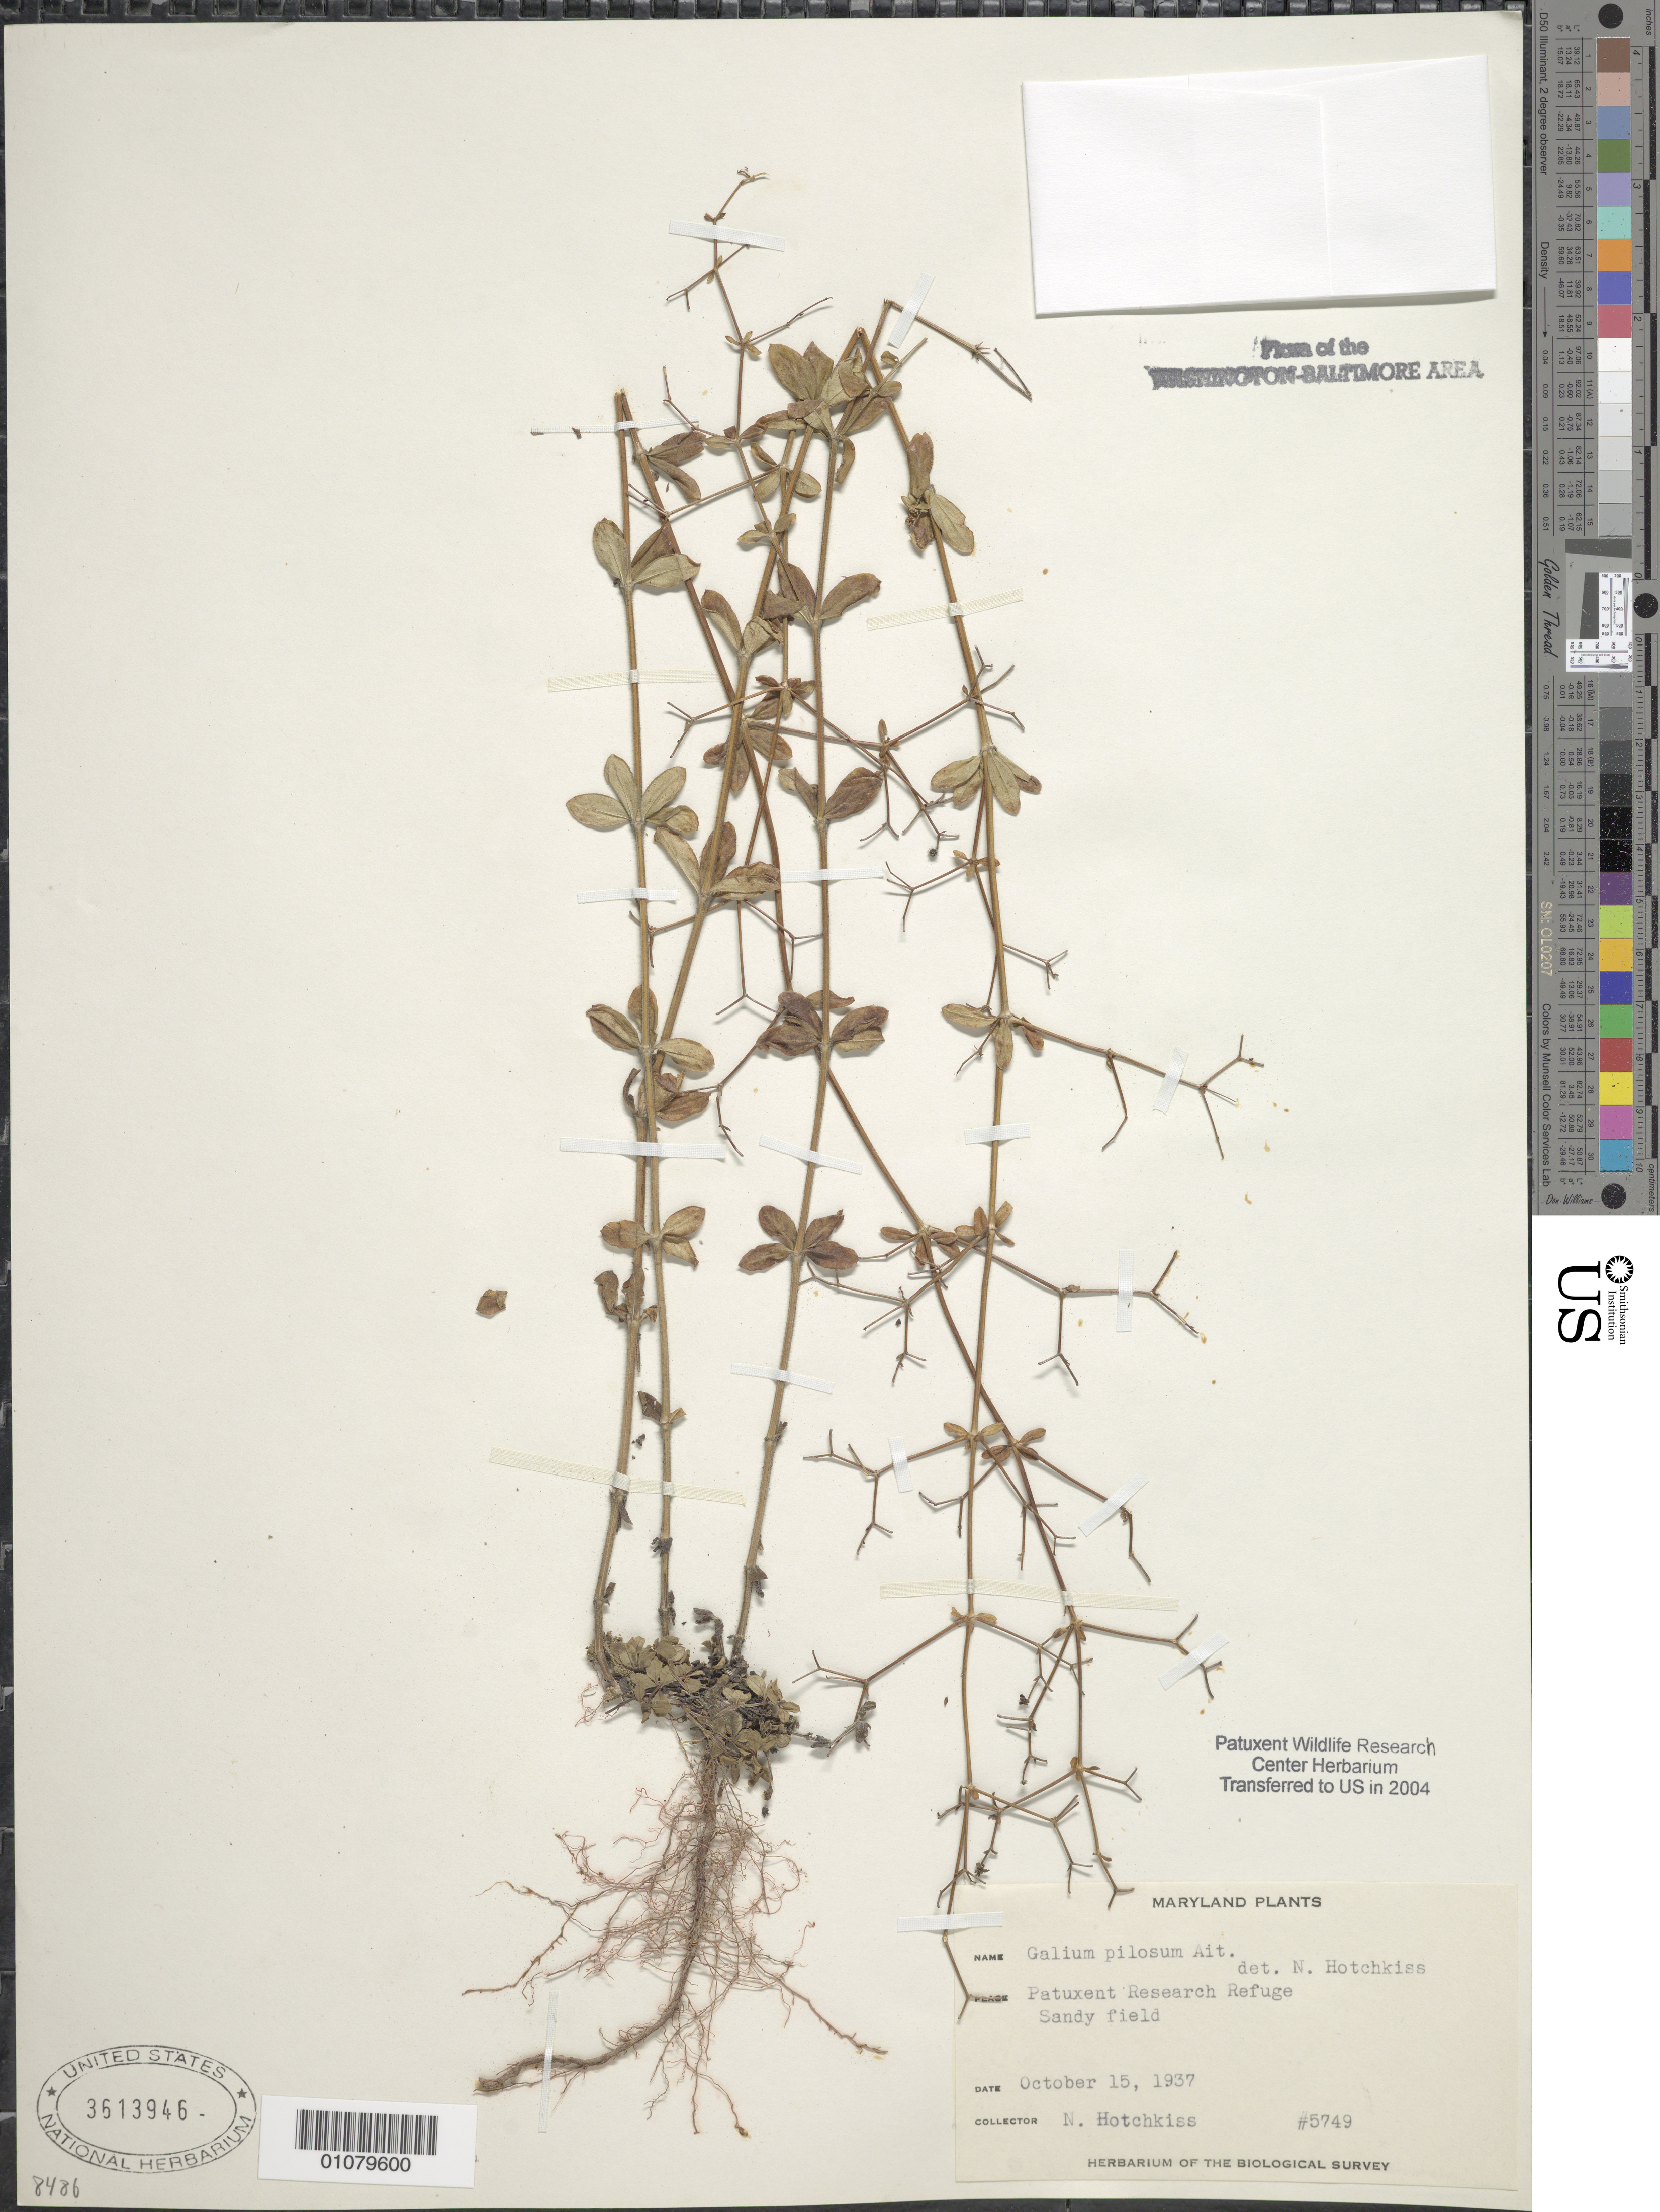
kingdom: Plantae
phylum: Tracheophyta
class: Magnoliopsida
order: Gentianales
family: Rubiaceae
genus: Galium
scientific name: Galium pilosum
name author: Aiton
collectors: N. Hotchkiss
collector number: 5749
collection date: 1937-10-15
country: United States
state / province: Maryland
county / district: Prince George's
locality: Patuxent Wildlife Refuge.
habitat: Sandy field.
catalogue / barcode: US 3613946